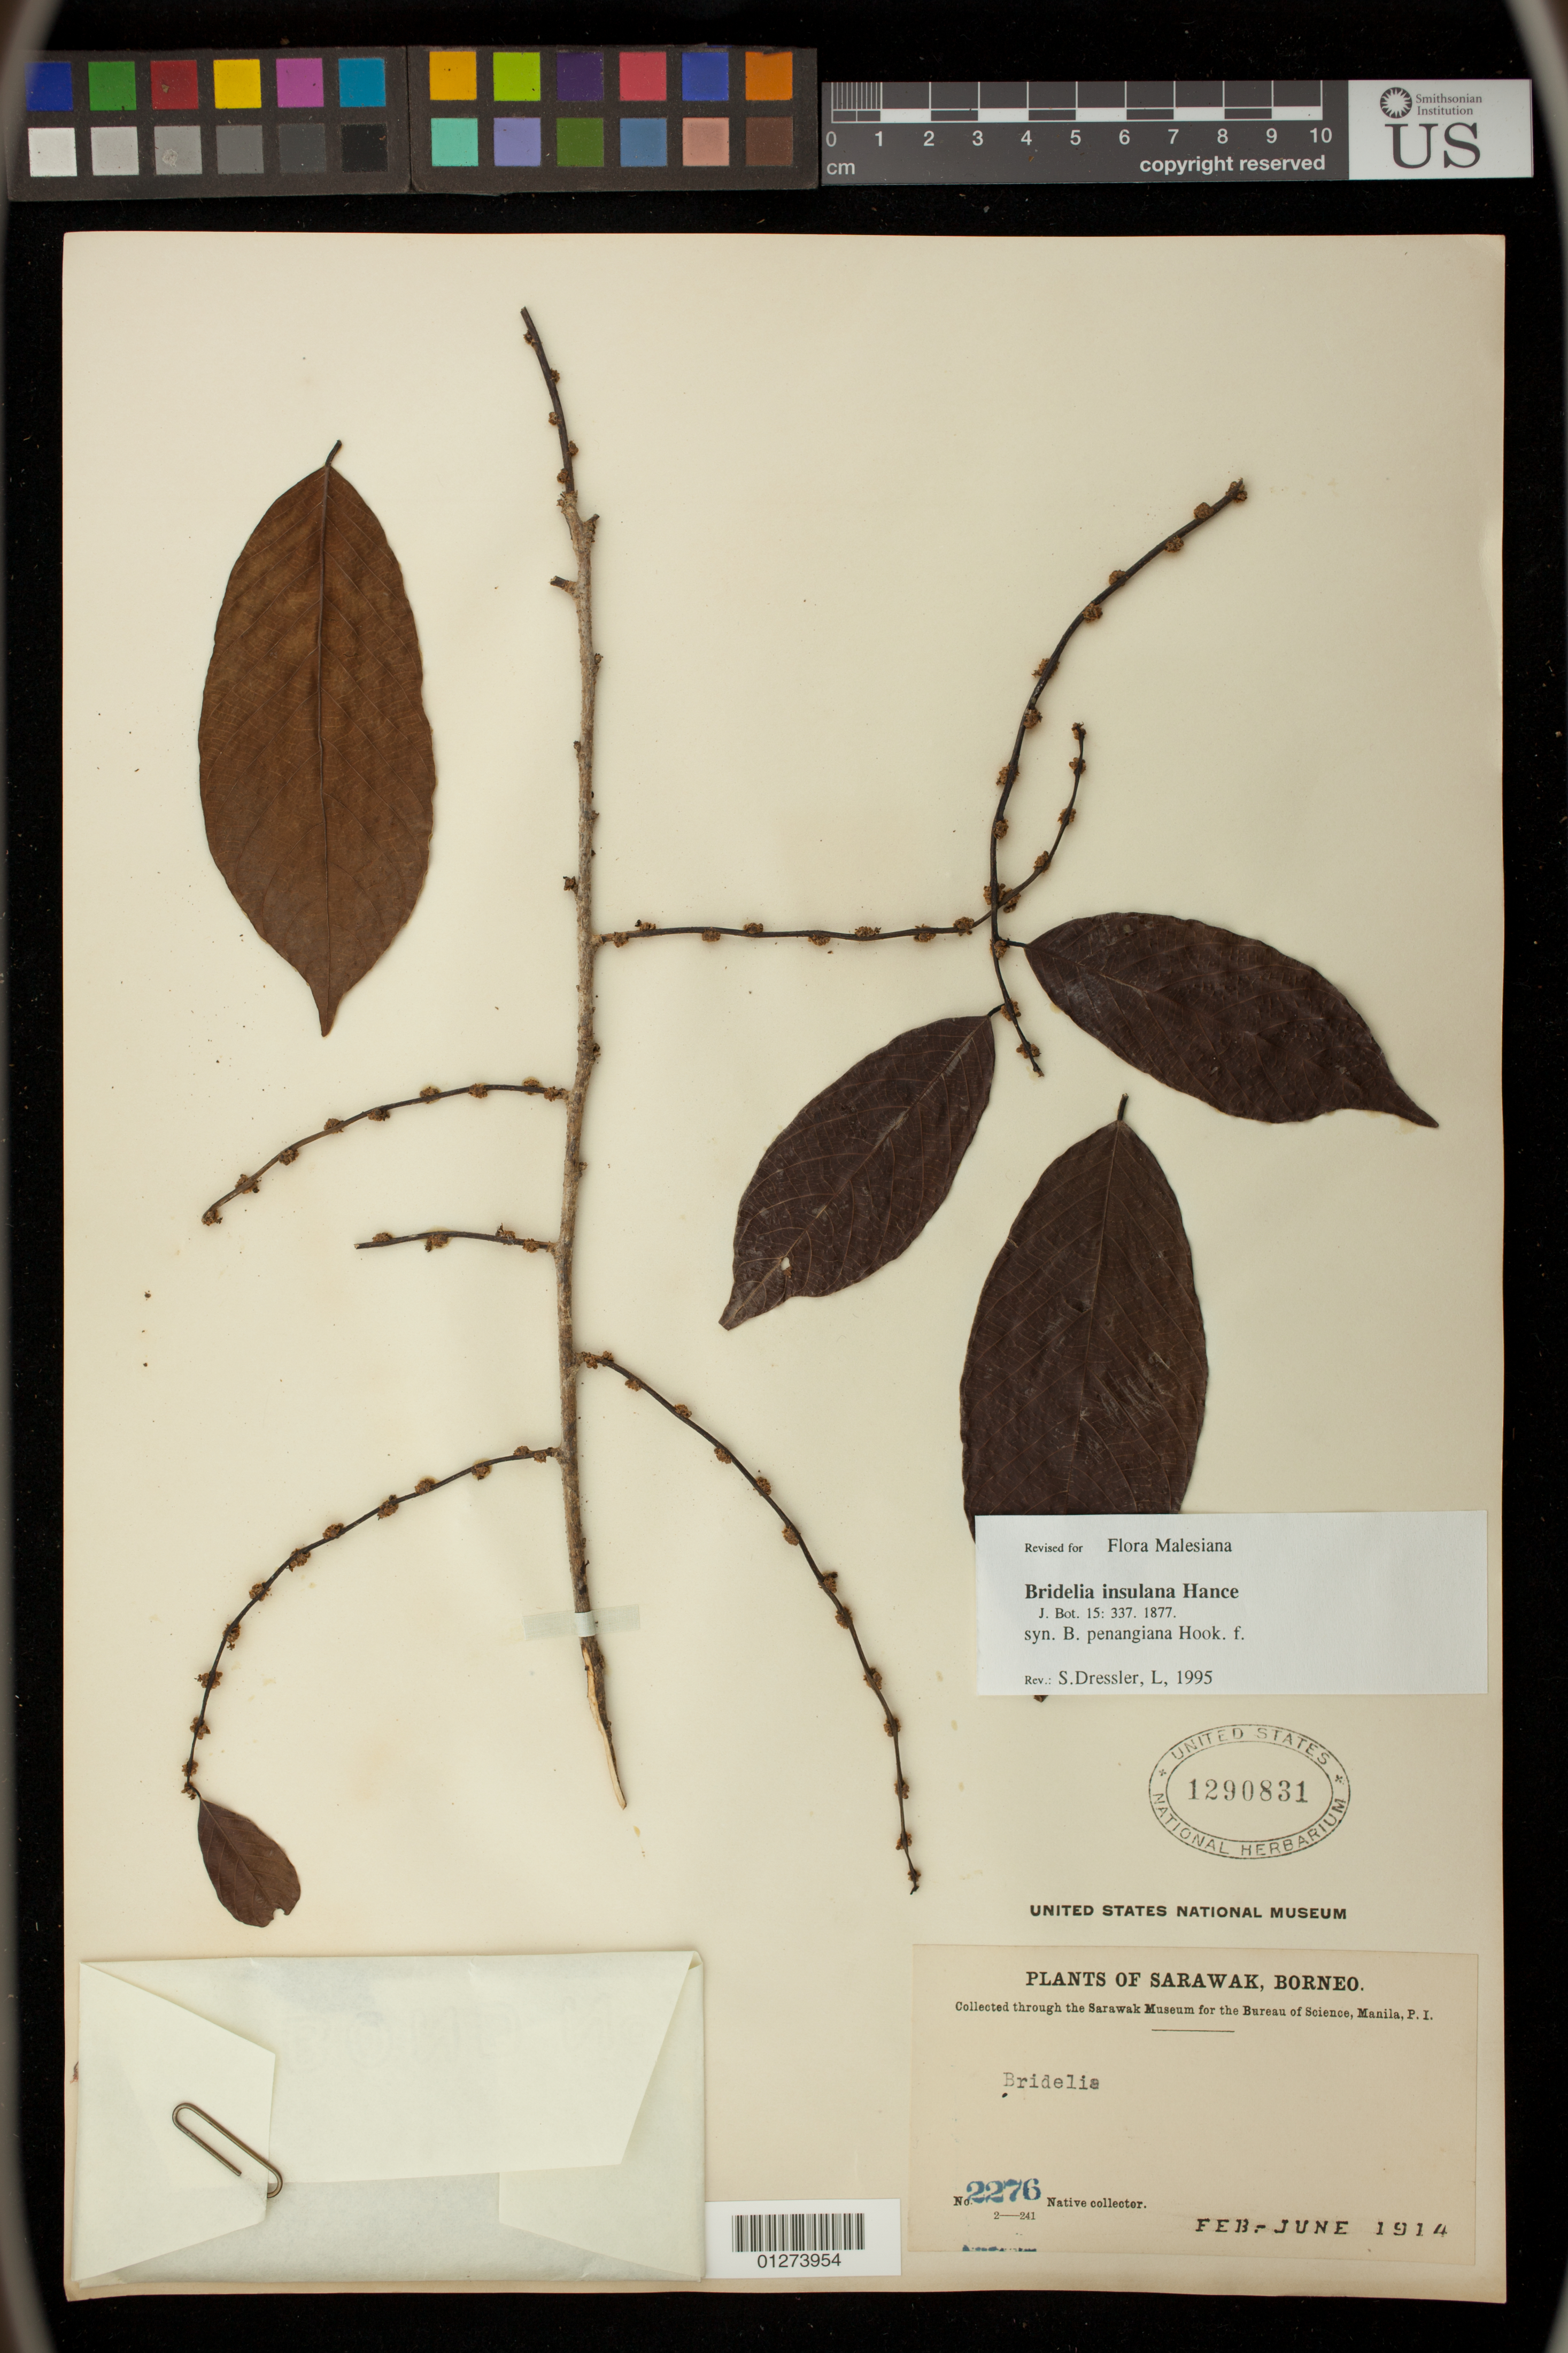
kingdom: Plantae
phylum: Tracheophyta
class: Magnoliopsida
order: Malpighiales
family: Phyllanthaceae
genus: Bridelia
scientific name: Bridelia insulana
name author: Hance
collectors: Native collector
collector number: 2276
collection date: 1914-02/1914-06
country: Malaysia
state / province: Sarawak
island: Borneo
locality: Sarawak, Borneo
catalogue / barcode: US 1290831